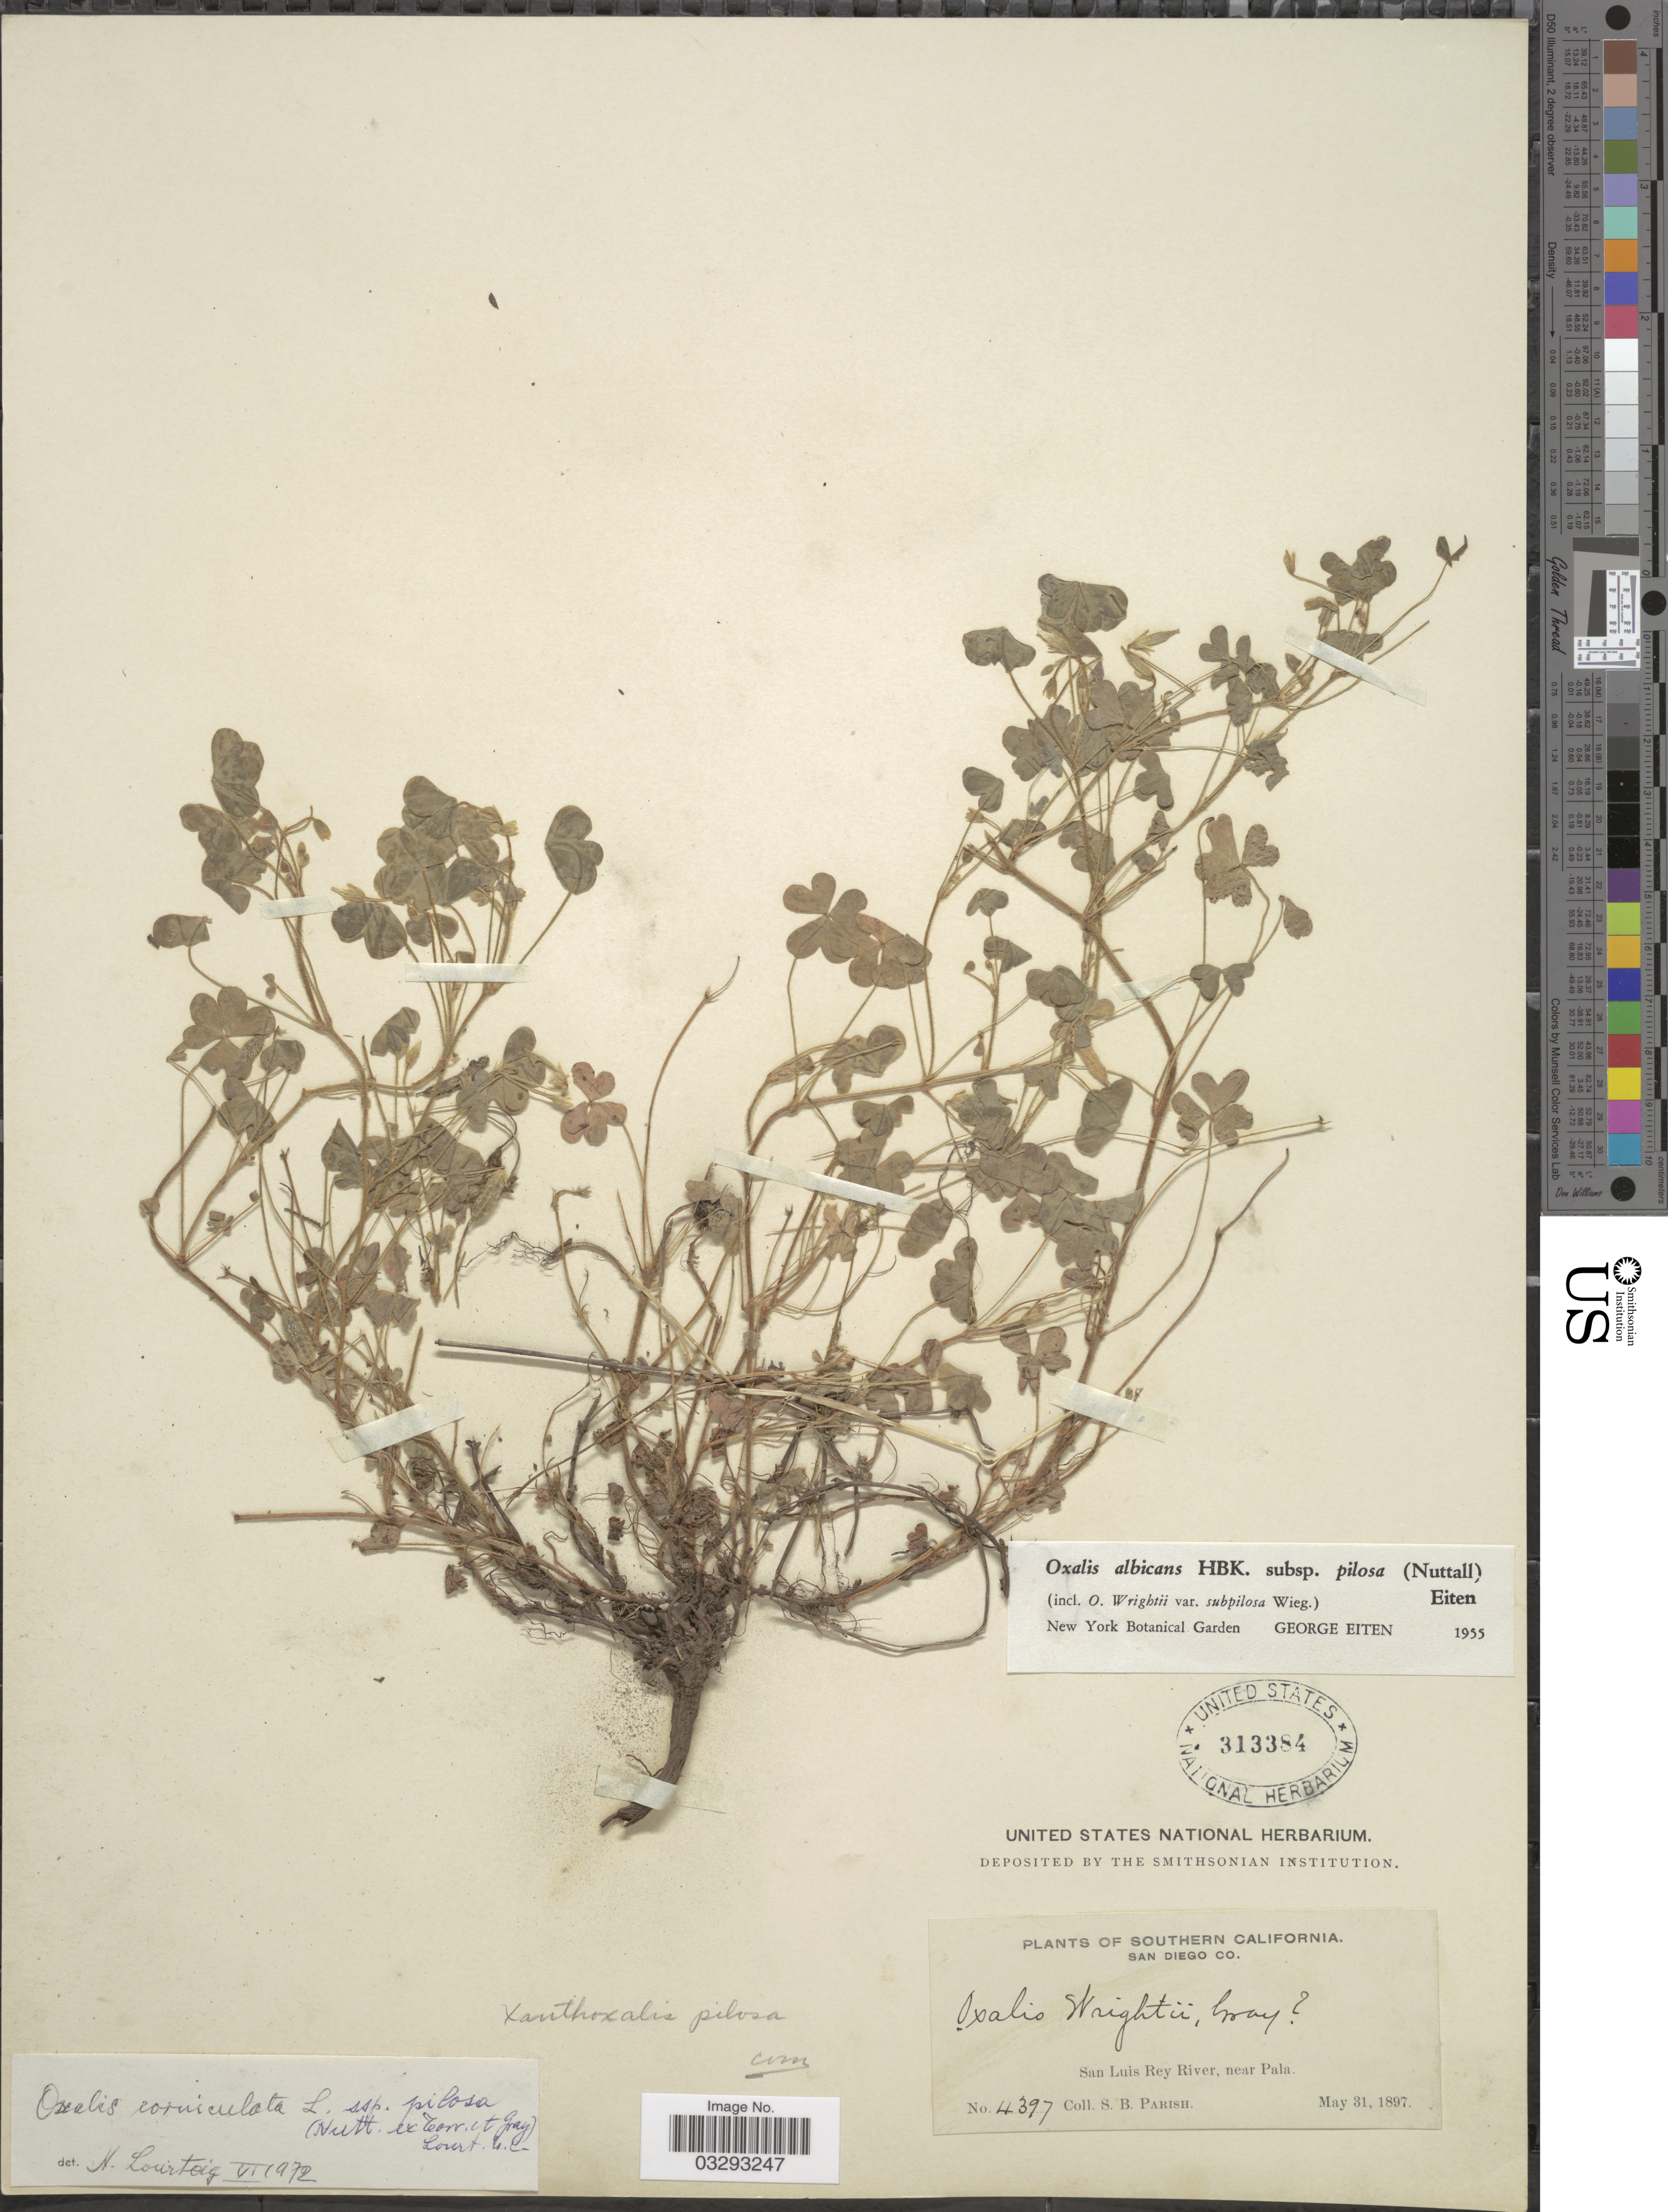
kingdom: Plantae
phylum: Tracheophyta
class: Magnoliopsida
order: Oxalidales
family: Oxalidaceae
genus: Oxalis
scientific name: Oxalis corniculata subsp. pilosa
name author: (Nutt.) Lourteig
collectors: S. B. Parish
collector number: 4397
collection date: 1897-05-31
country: United States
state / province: California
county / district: San Diego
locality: Southern California. San Diego Co. San Luis Rey River, near Pala.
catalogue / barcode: US 313384